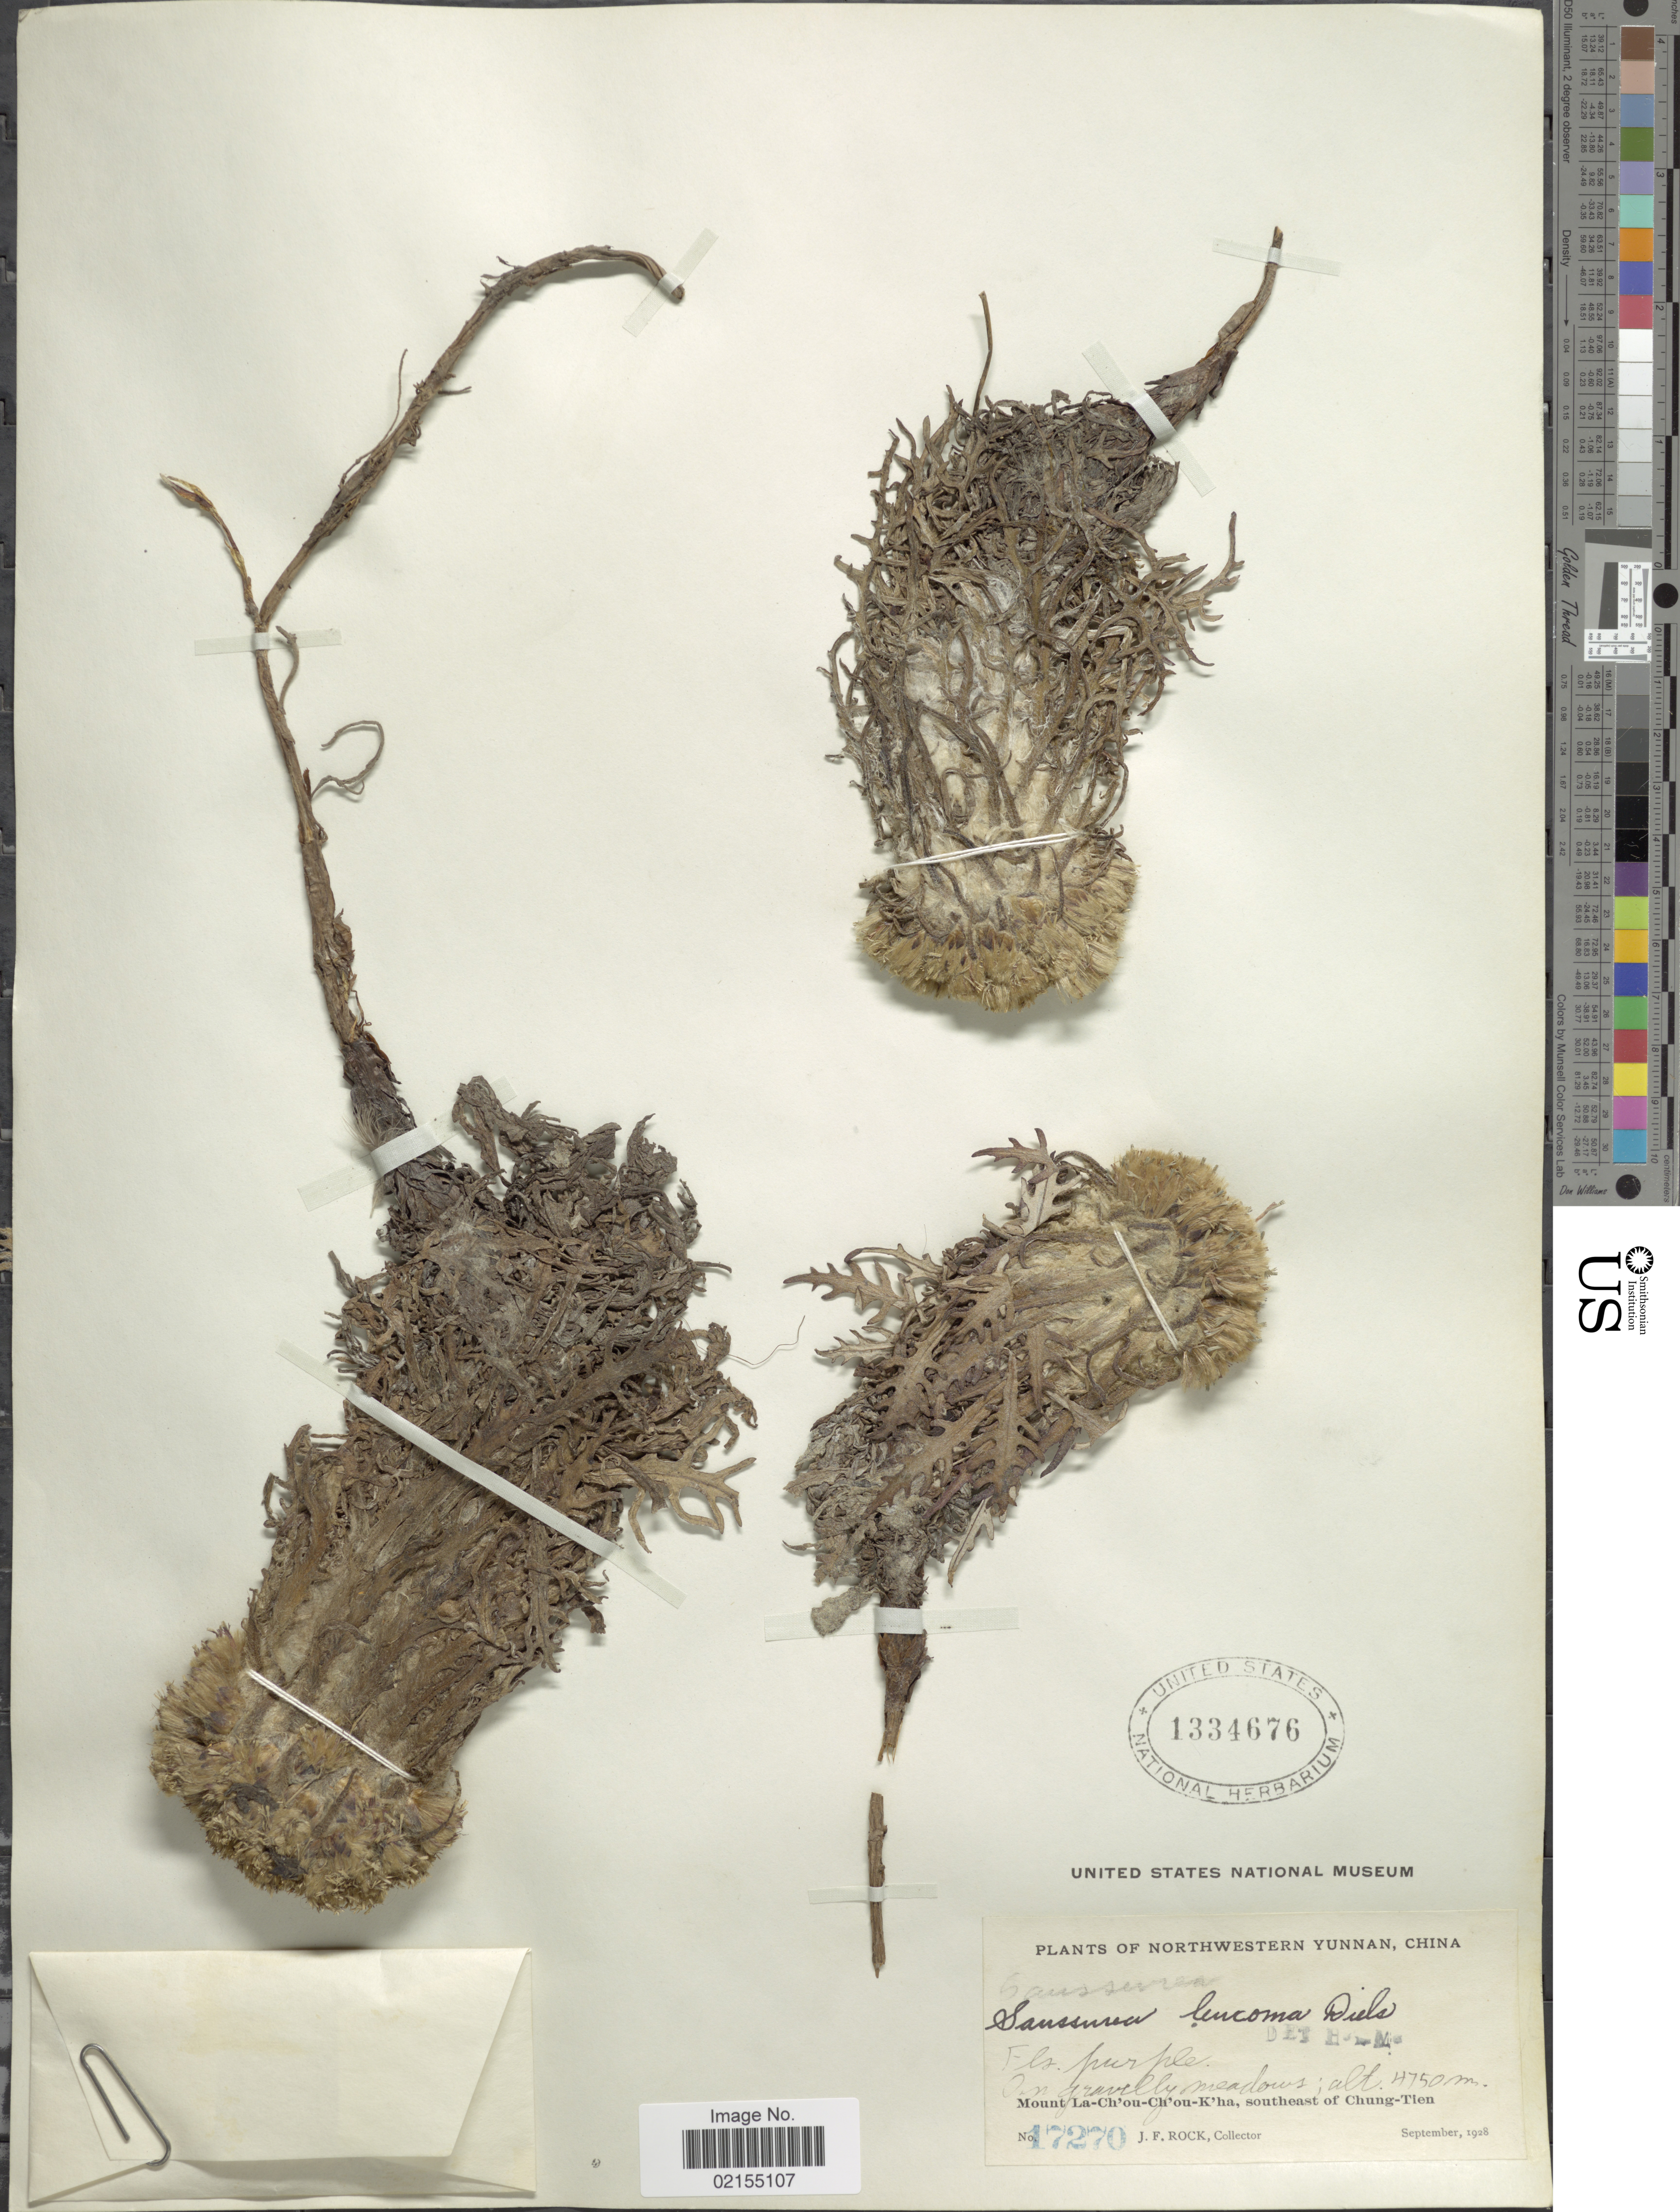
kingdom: Plantae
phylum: Tracheophyta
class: Magnoliopsida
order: Asterales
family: Asteraceae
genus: Saussurea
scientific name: Saussurea leucoma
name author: Diels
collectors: J. Rock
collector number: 17270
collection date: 1928-09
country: China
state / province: Yunnan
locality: Northwestern Yunnan, China, Mount La-Ch' ou-Ch'ou-K' ha, southeast of Chung-Tien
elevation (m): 4750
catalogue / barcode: US 1334676